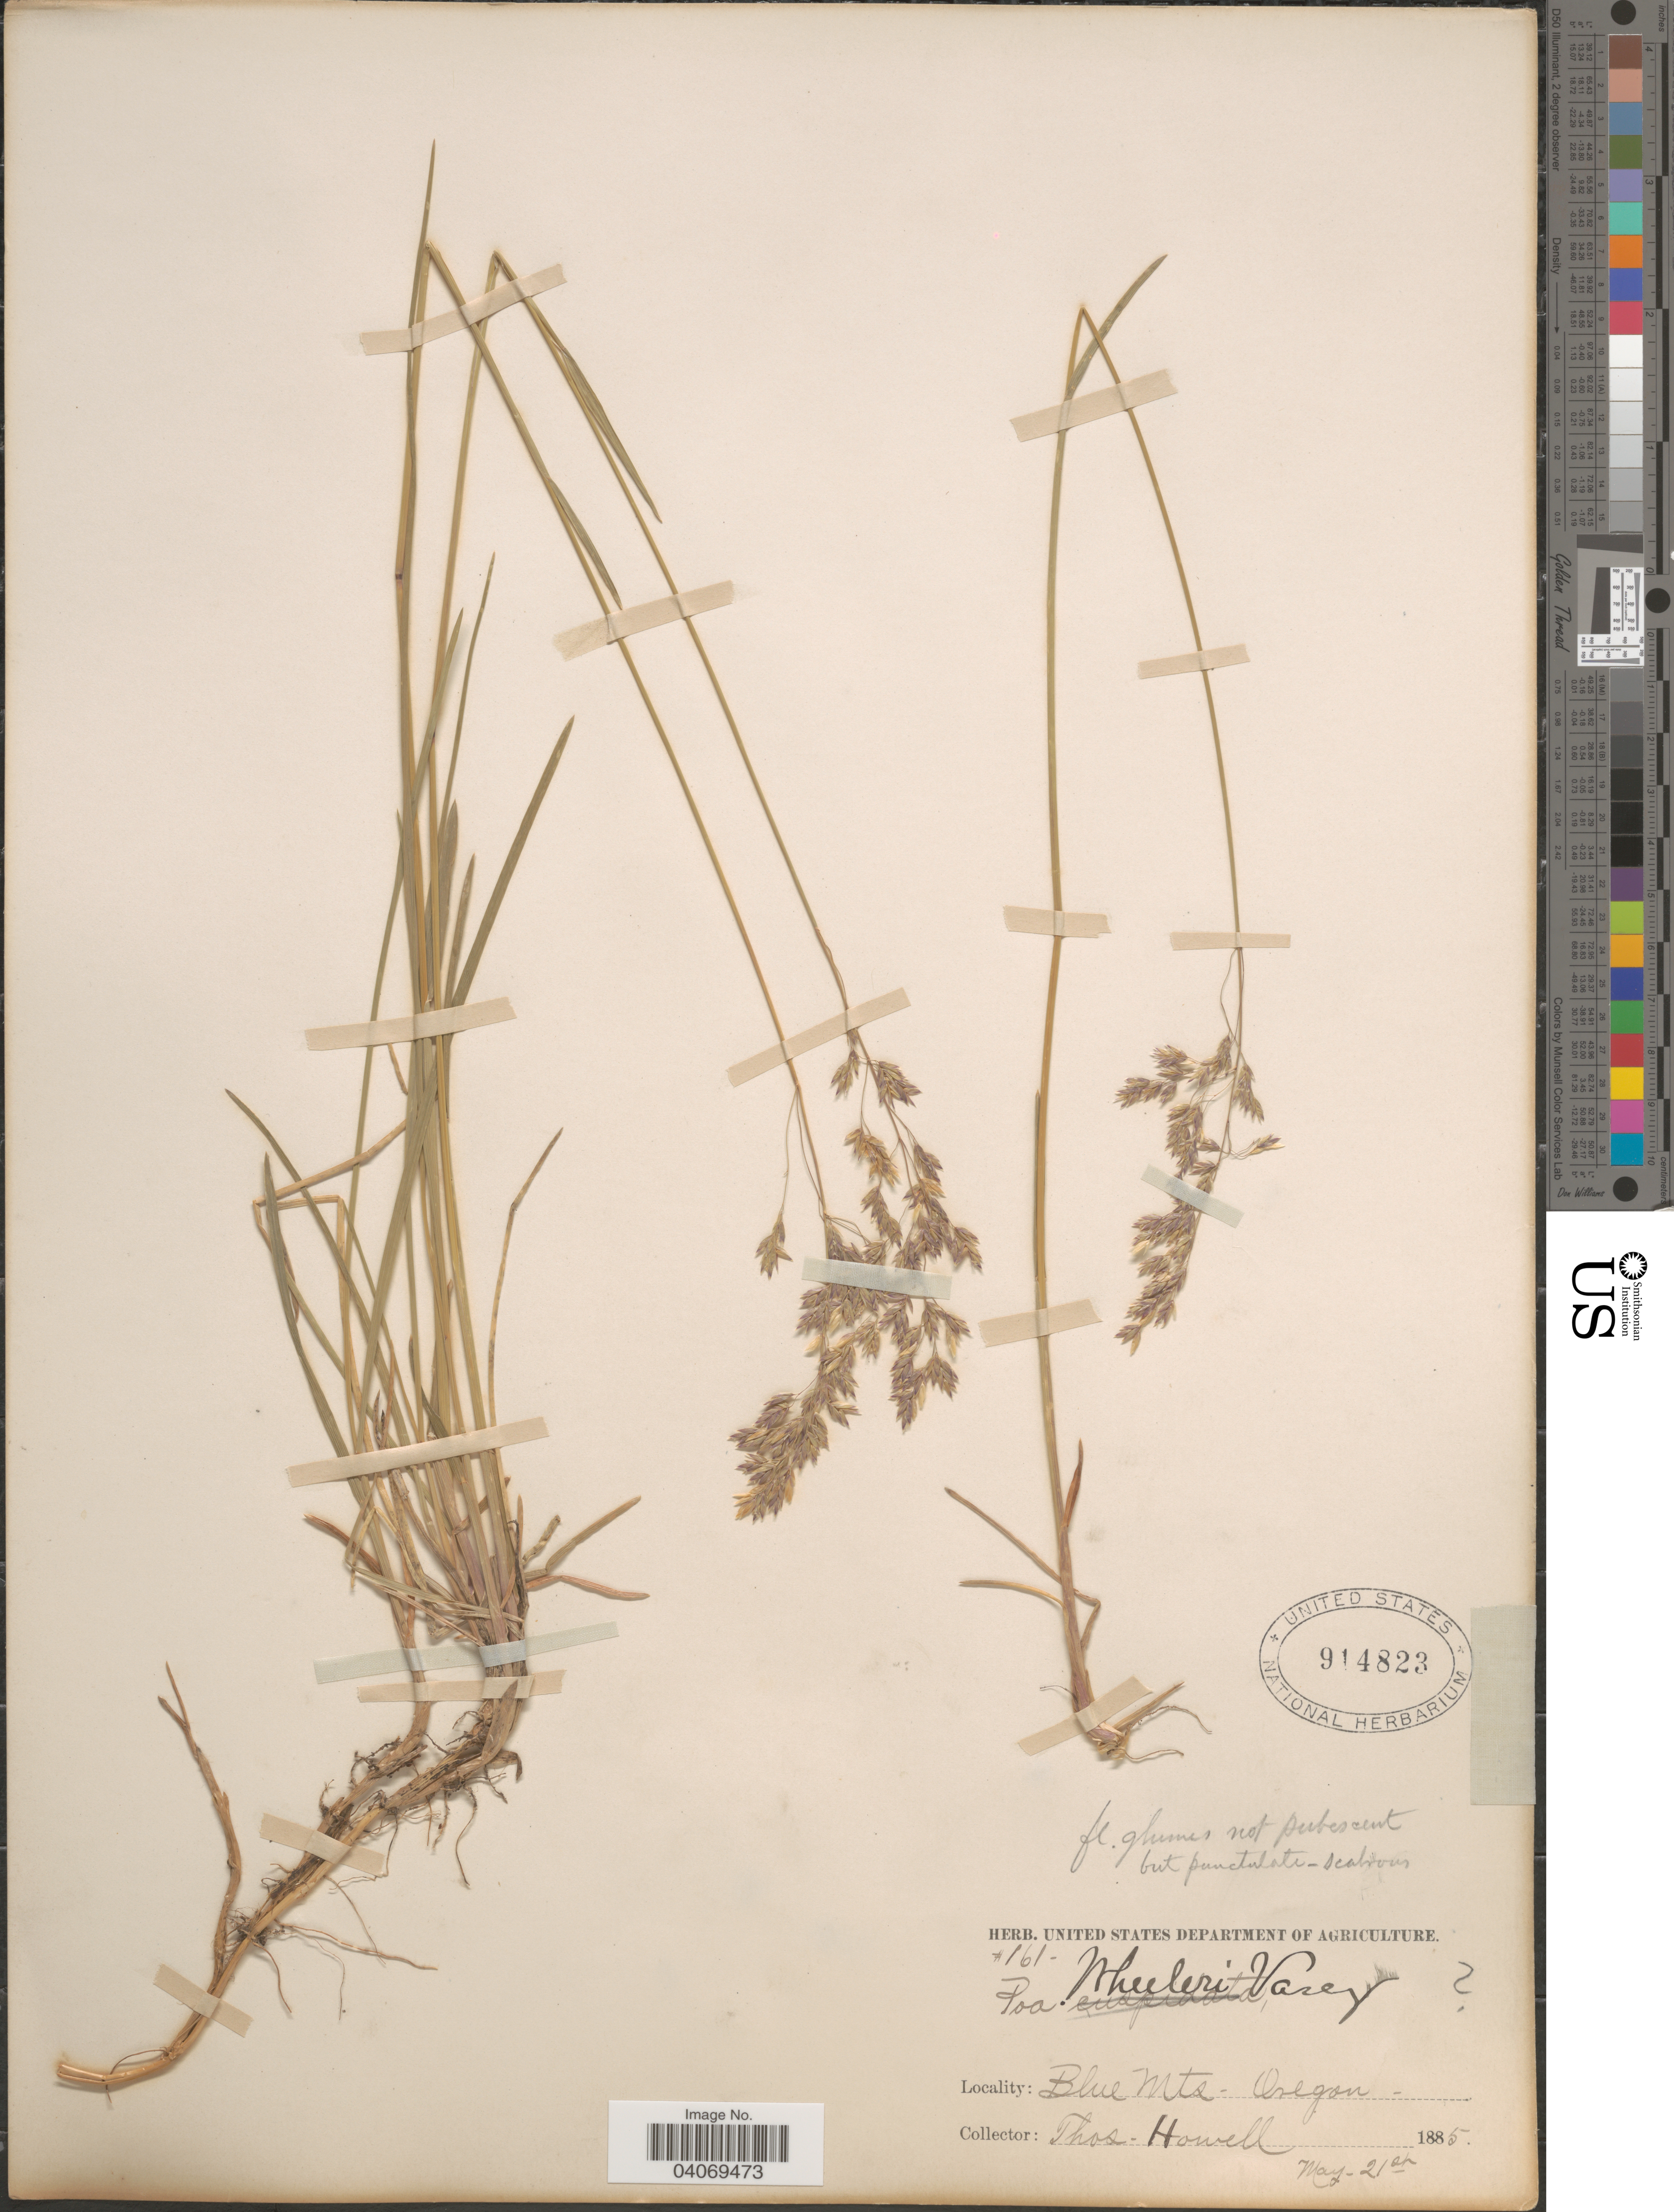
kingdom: Plantae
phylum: Tracheophyta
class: Liliopsida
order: Poales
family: Poaceae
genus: Poa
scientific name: Poa wheeleri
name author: Vasey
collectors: T. Howell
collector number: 161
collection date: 1885-05-21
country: United States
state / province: Oregon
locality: Blue Mts.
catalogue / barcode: US 914823